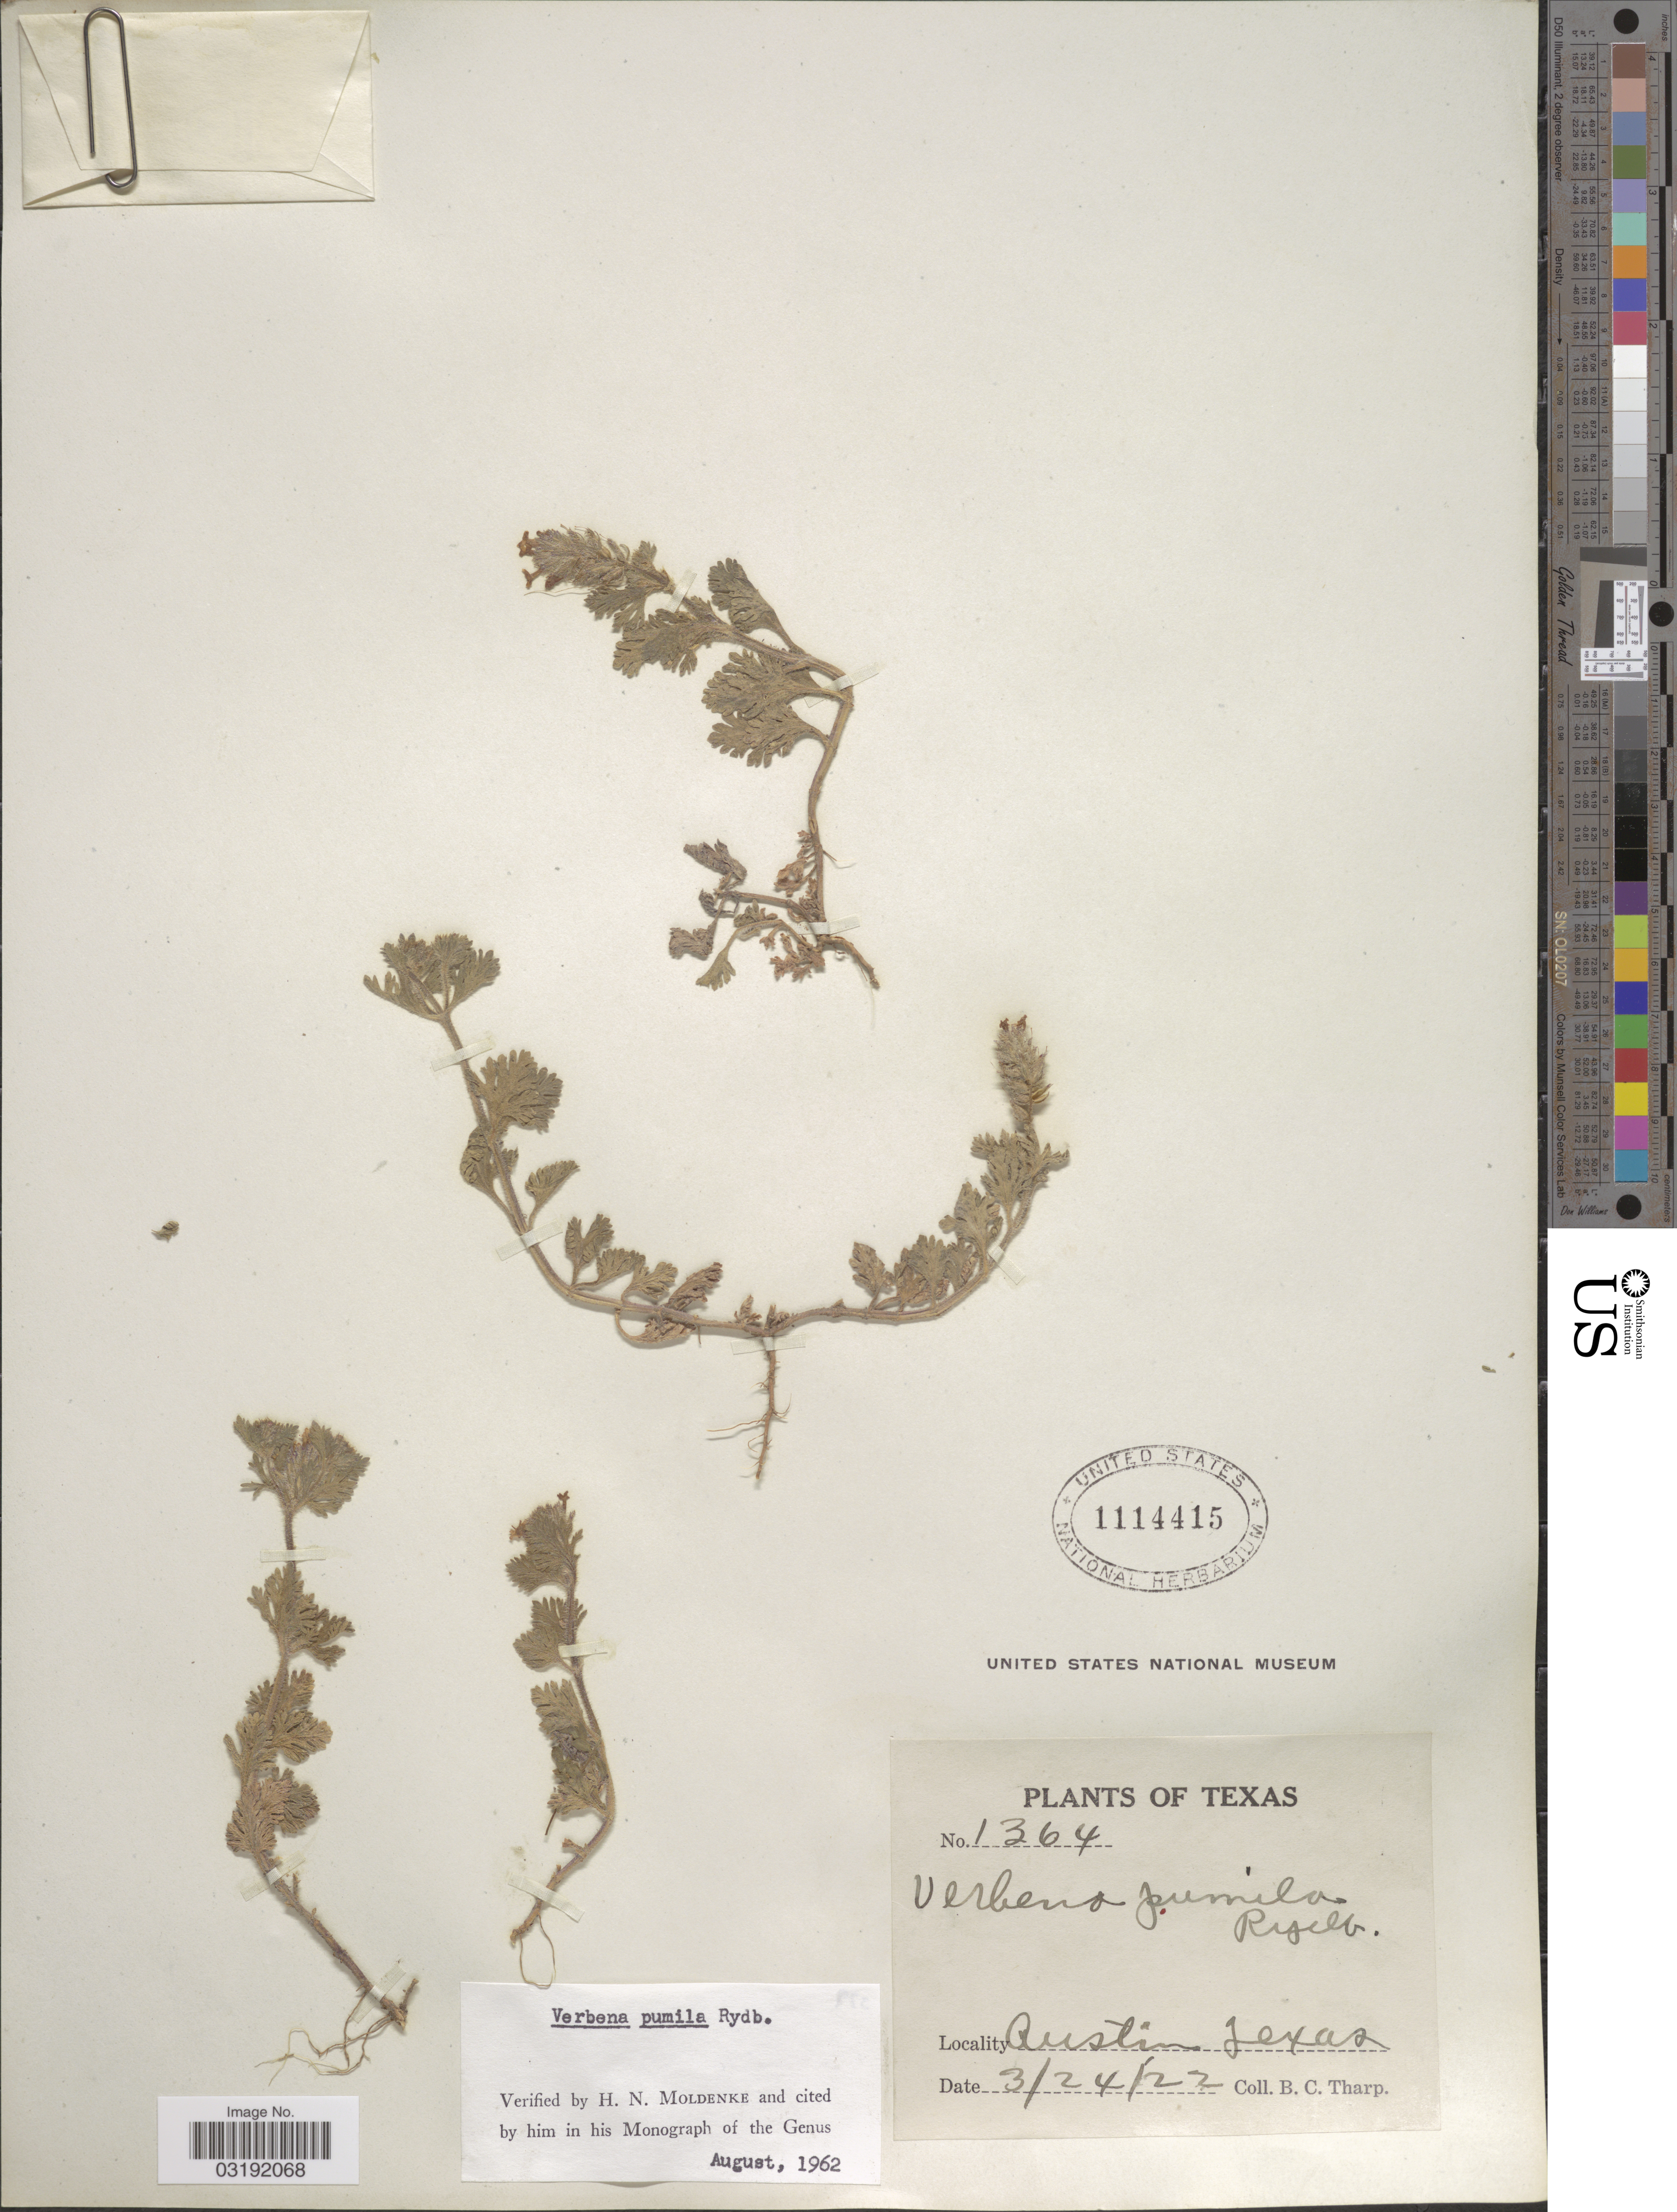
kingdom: Plantae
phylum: Tracheophyta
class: Magnoliopsida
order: Lamiales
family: Verbenaceae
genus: Verbena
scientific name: Verbena pumila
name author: Rydb.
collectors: B. C. Tharp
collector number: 1364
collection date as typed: Transcribed d/m/y: 24/3/22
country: United States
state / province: Texas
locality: Austin.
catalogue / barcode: US 1114415